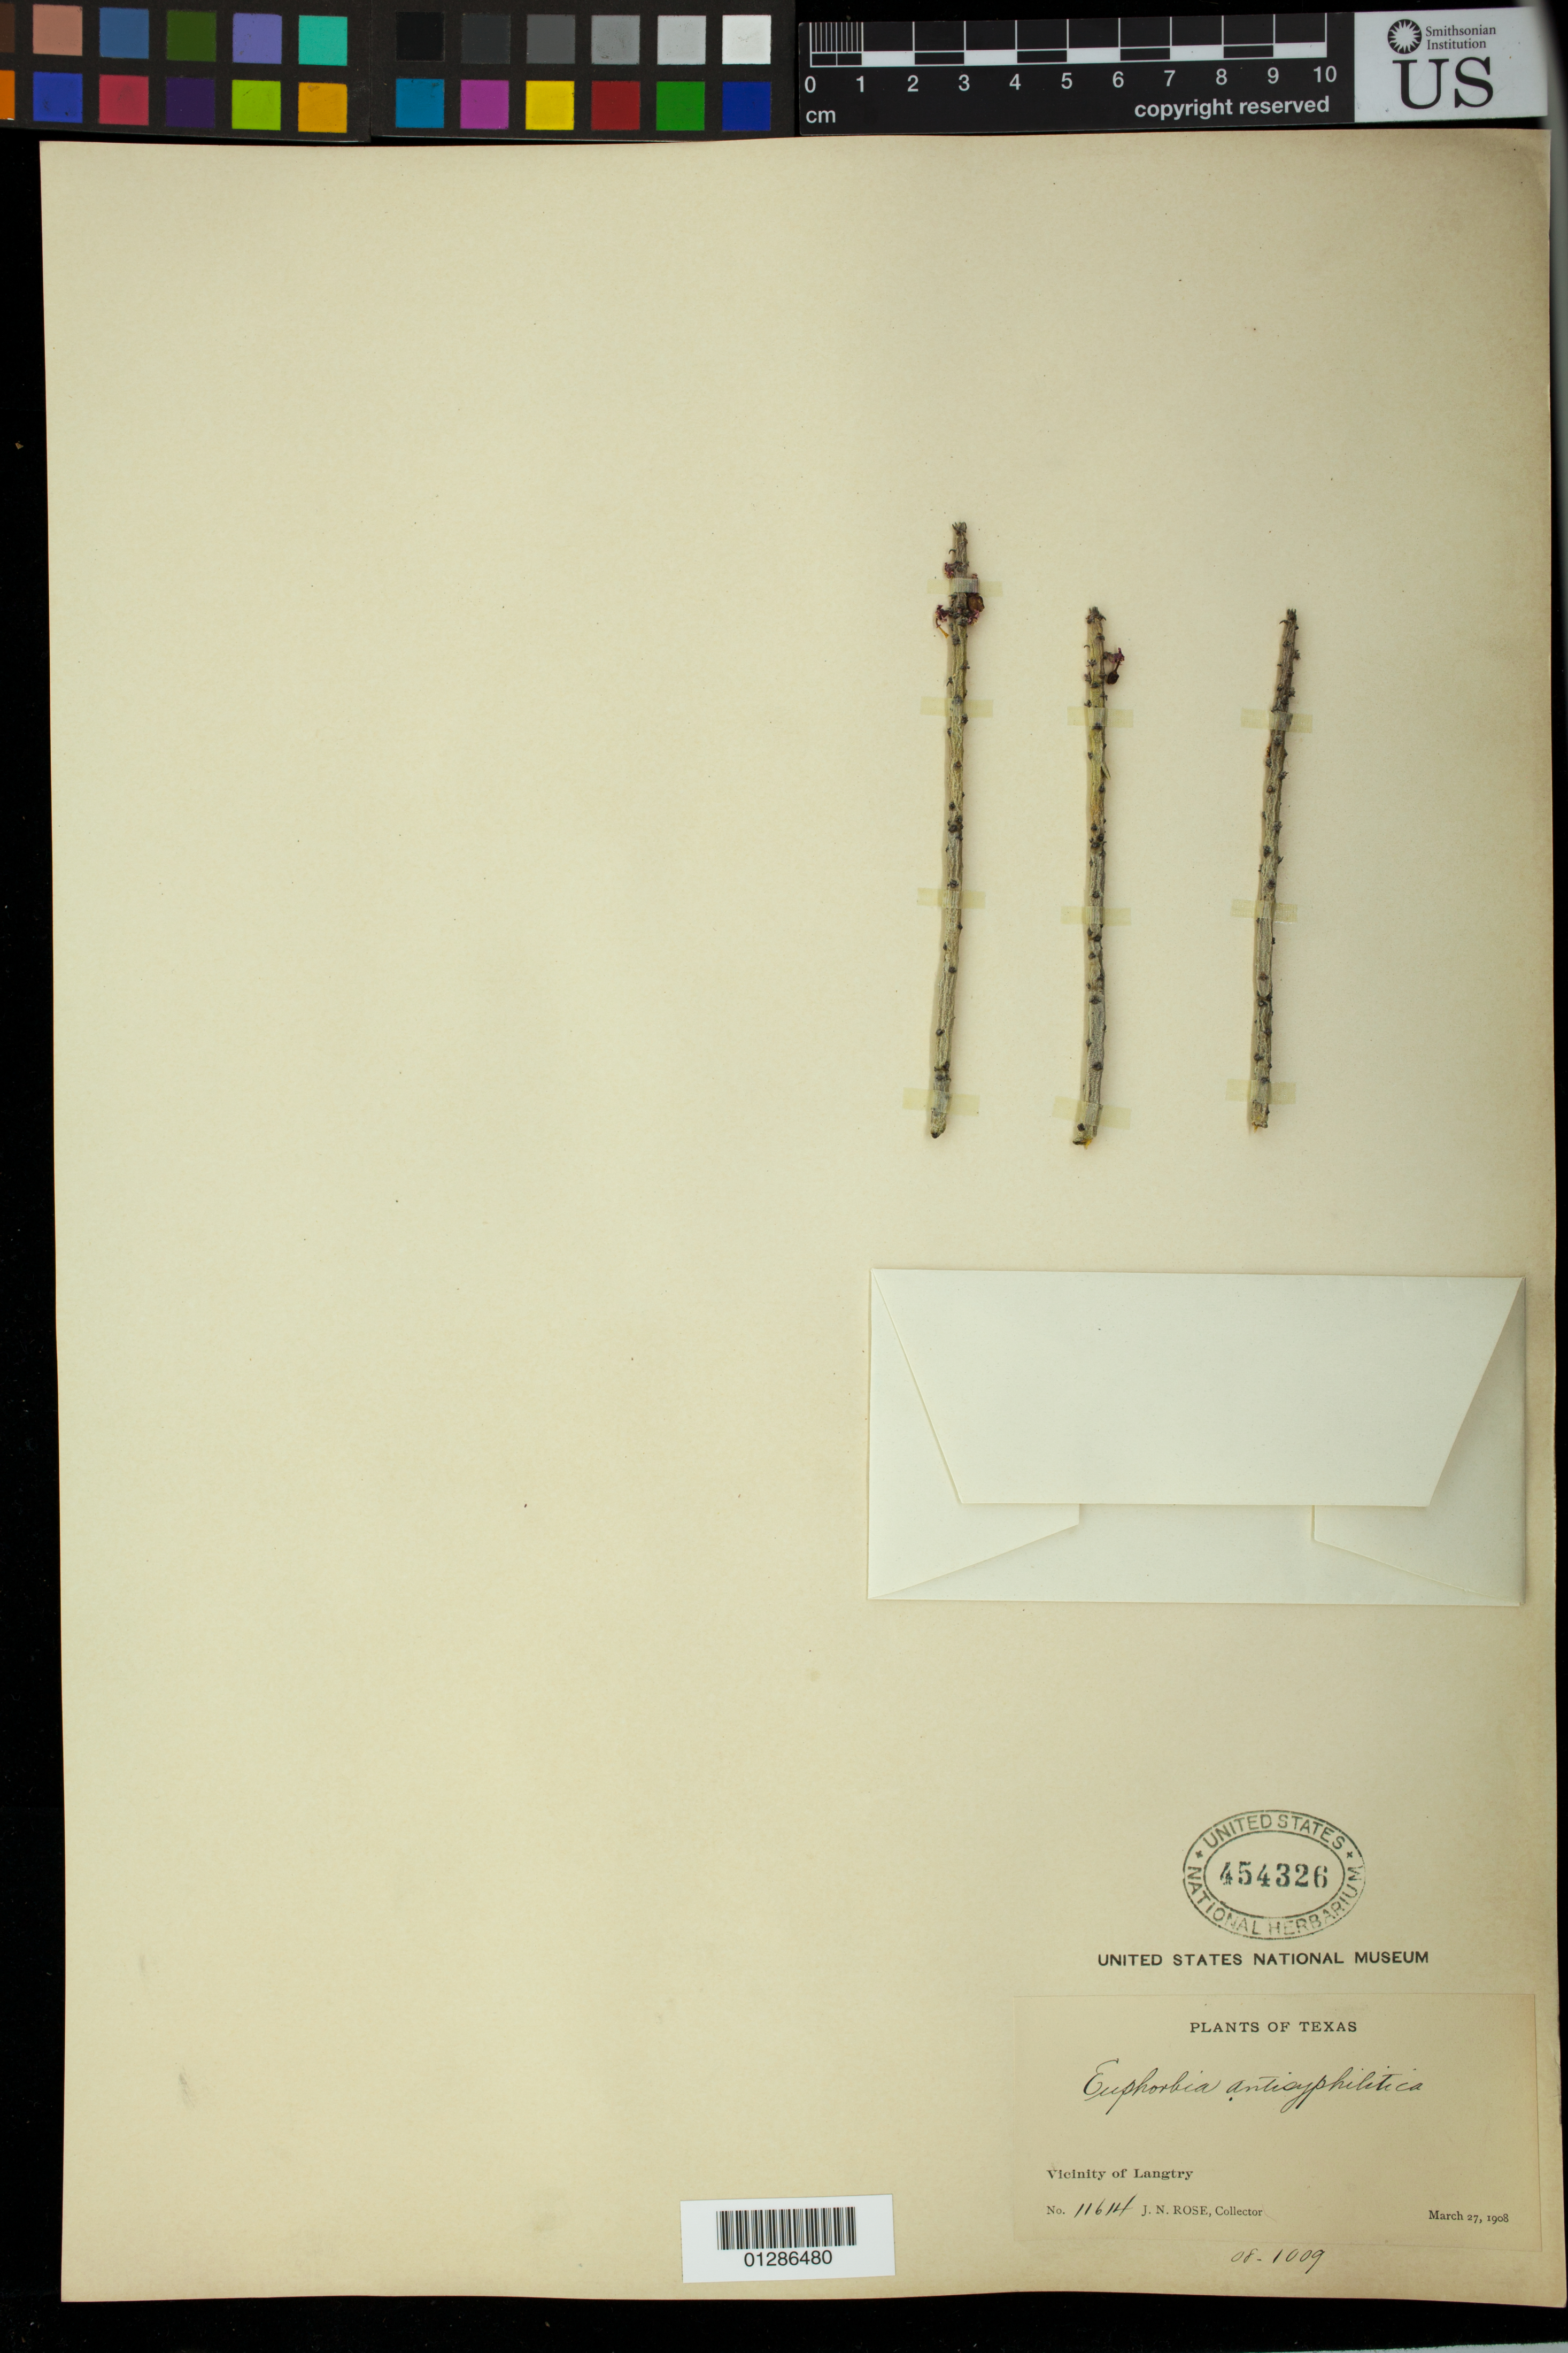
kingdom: Plantae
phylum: Tracheophyta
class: Magnoliopsida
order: Malpighiales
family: Euphorbiaceae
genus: Euphorbia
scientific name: Euphorbia antisyphilitica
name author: Zucc.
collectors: J. N. Rose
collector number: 11614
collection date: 1908-03-27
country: United States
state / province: Texas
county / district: Val Verde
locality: Vicinity of Langtry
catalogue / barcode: US 454326